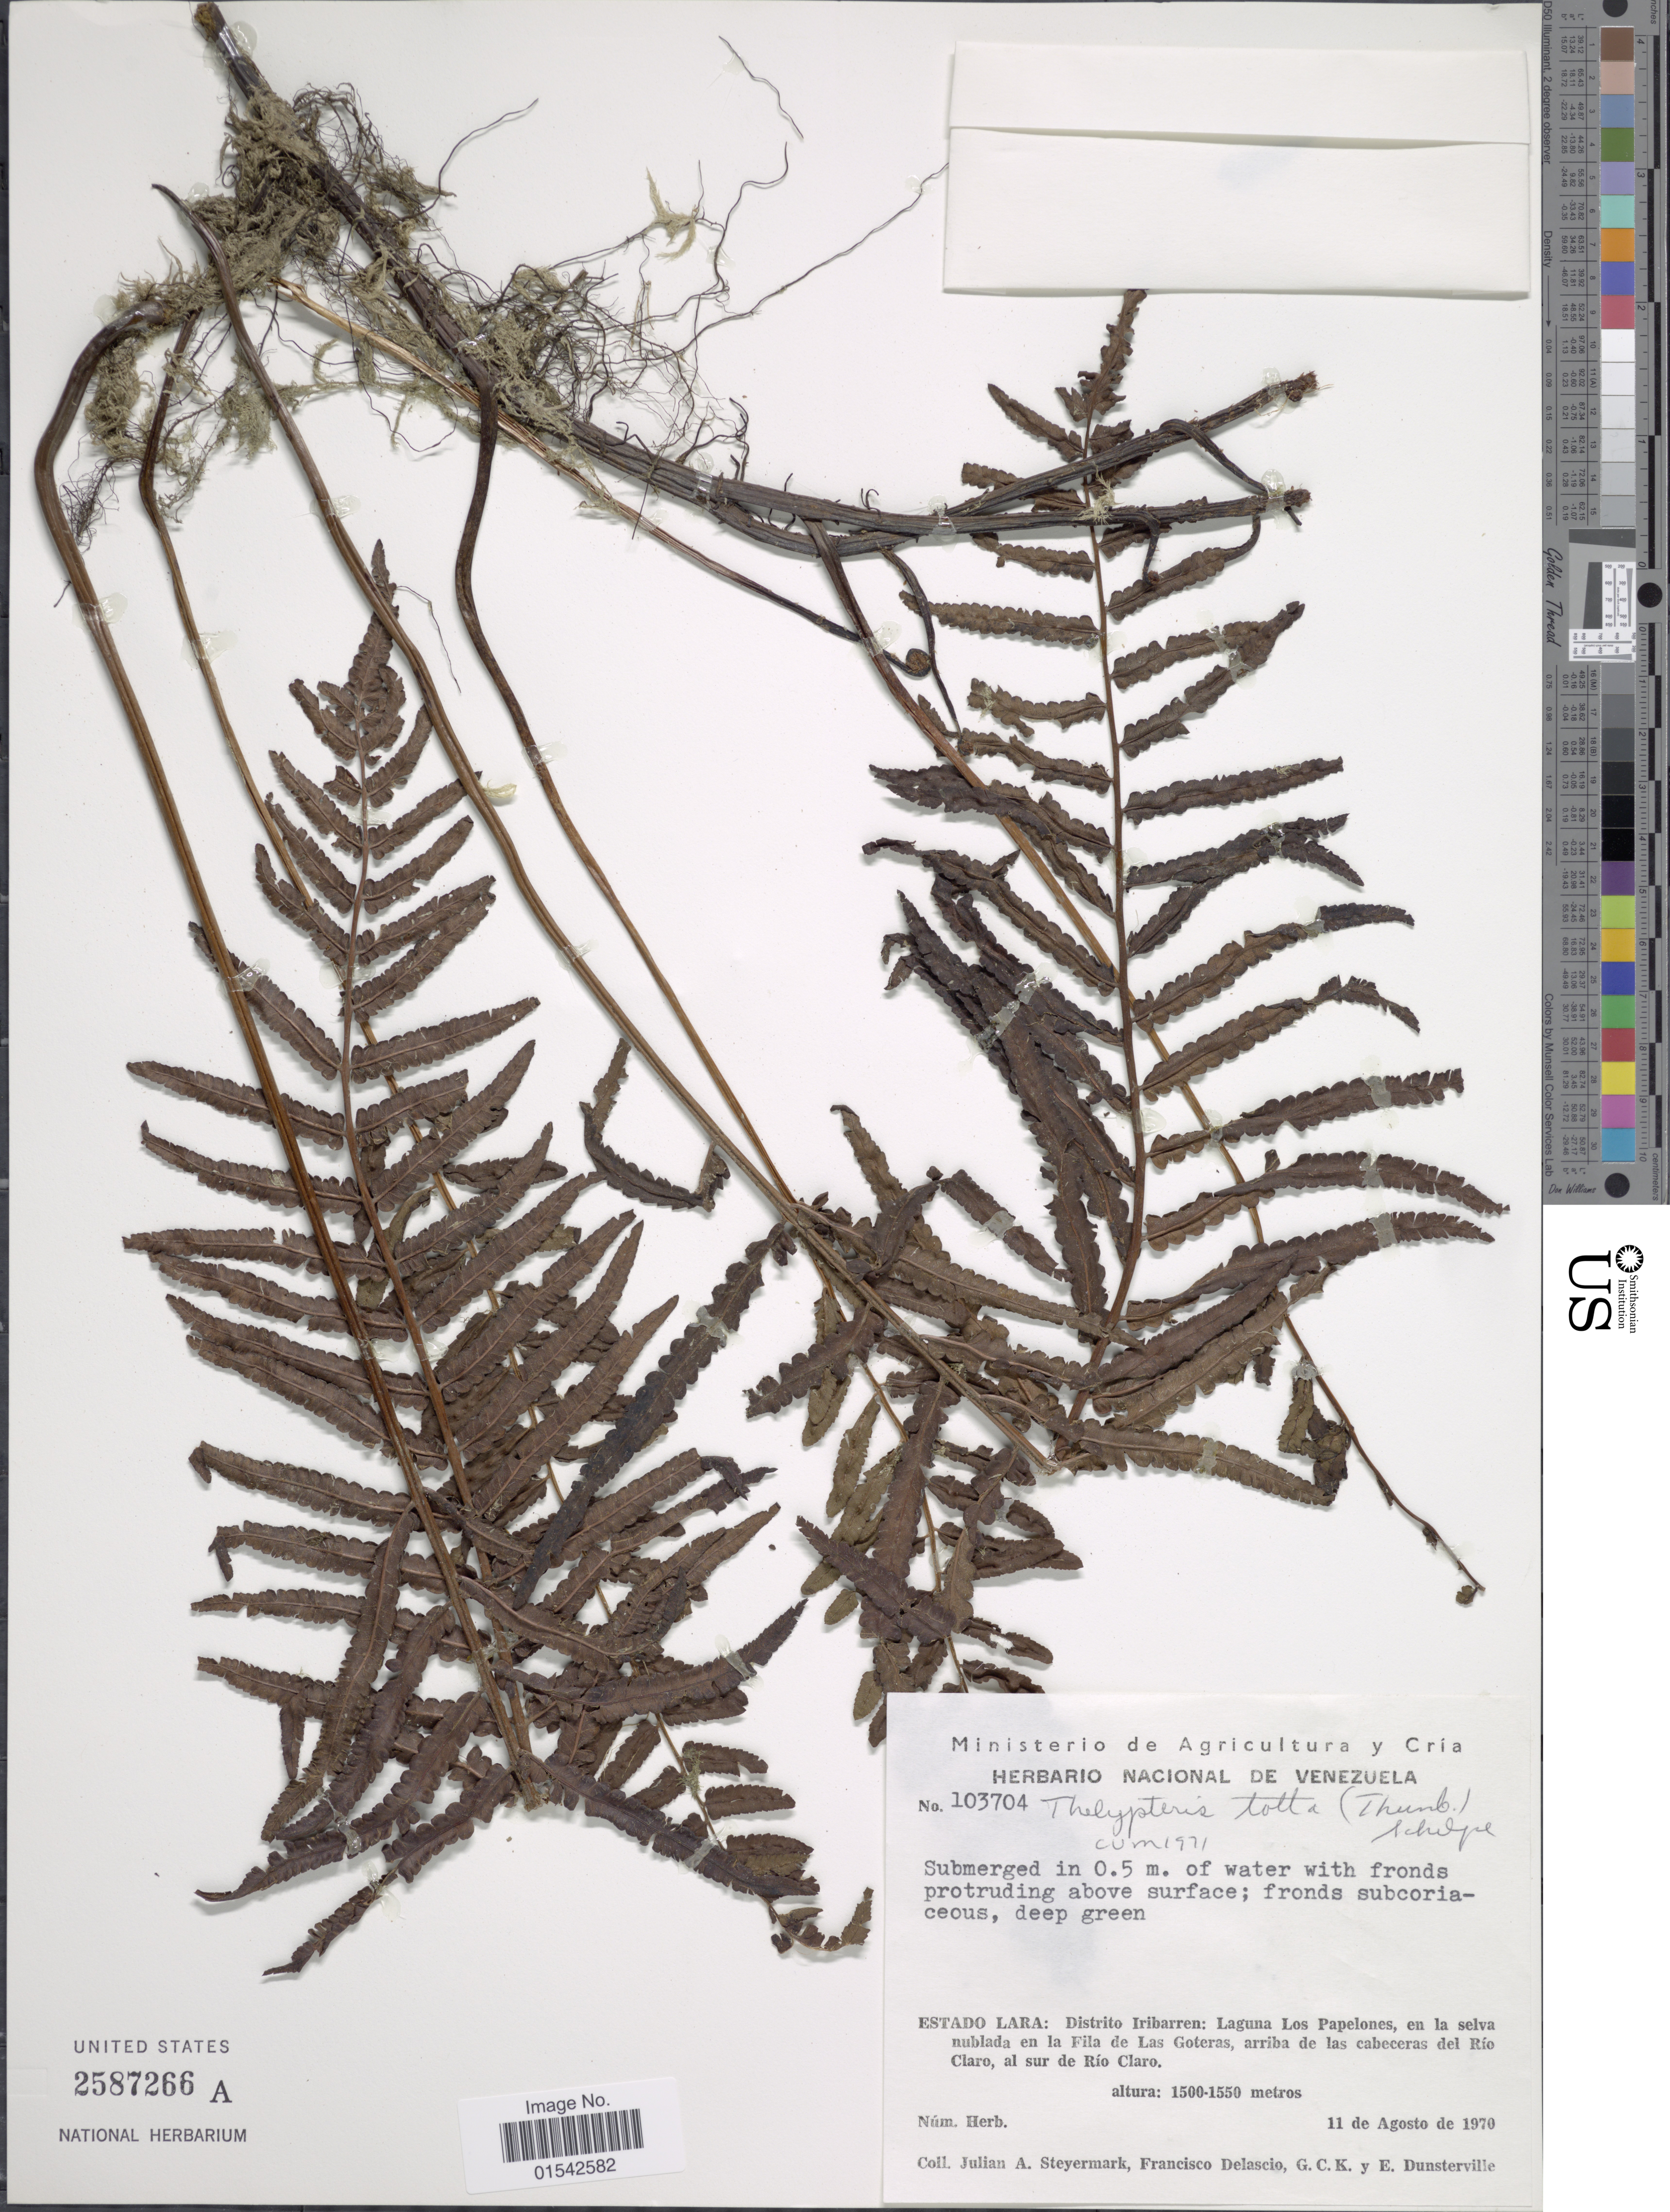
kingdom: Plantae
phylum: Tracheophyta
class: Polypodiopsida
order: Polypodiales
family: Thelypteridaceae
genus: Cyclosorus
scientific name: Cyclosorus interruptus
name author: (Willd.) H. Itô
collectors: J. Steyermark, F. Delascio C., G. C. K. Dunsterville & E. Dunsterville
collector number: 103704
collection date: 1970-08-11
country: Venezuela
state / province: Lara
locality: Distrito Iribarren: Laguna Los Papelones, en la selva nublada en la Fila de Las Goteras, arriba de las cabeceras del Río Claro, al sur de Río Claro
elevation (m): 1500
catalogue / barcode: US 2587266A